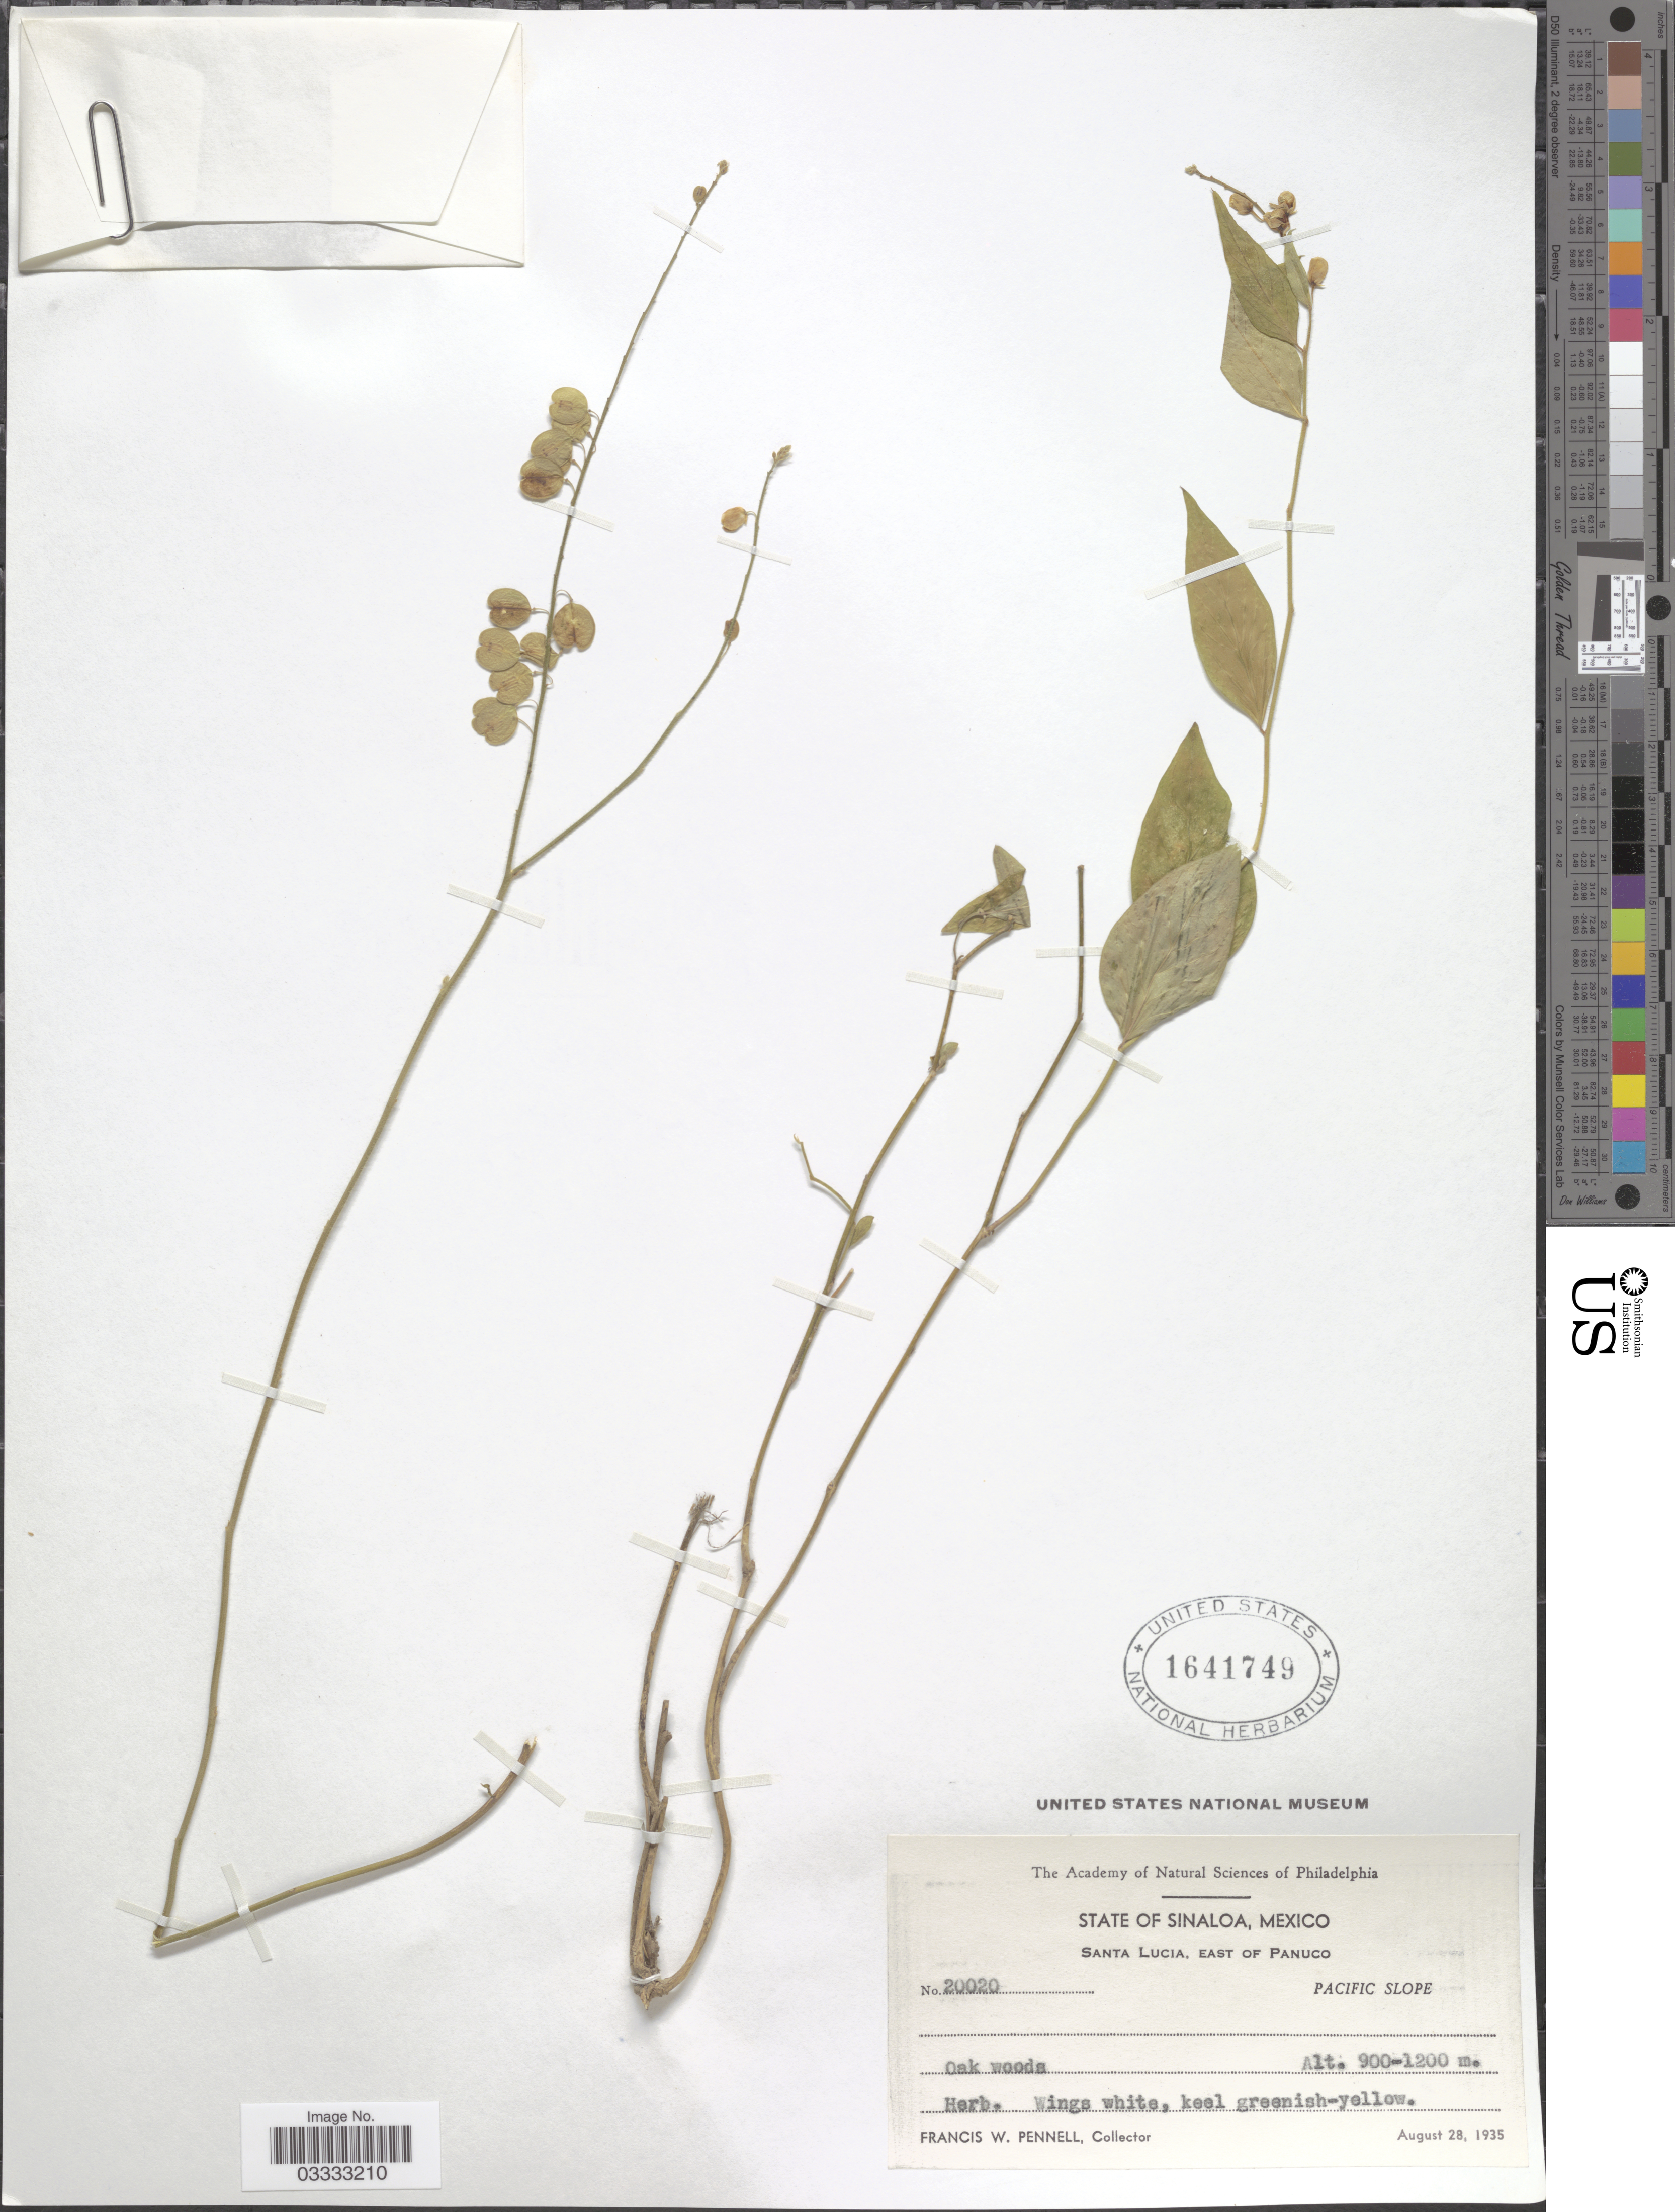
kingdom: Plantae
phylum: Tracheophyta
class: Magnoliopsida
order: Fabales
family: Polygalaceae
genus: Polygala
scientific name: Polygala sp.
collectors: F. W. Pennell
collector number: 20020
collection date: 1935-08-28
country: Mexico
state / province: Sinaloa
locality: Santa Lucia, East of Panuco. Pacific Slope. Oak woods.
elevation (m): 900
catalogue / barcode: US 1641749